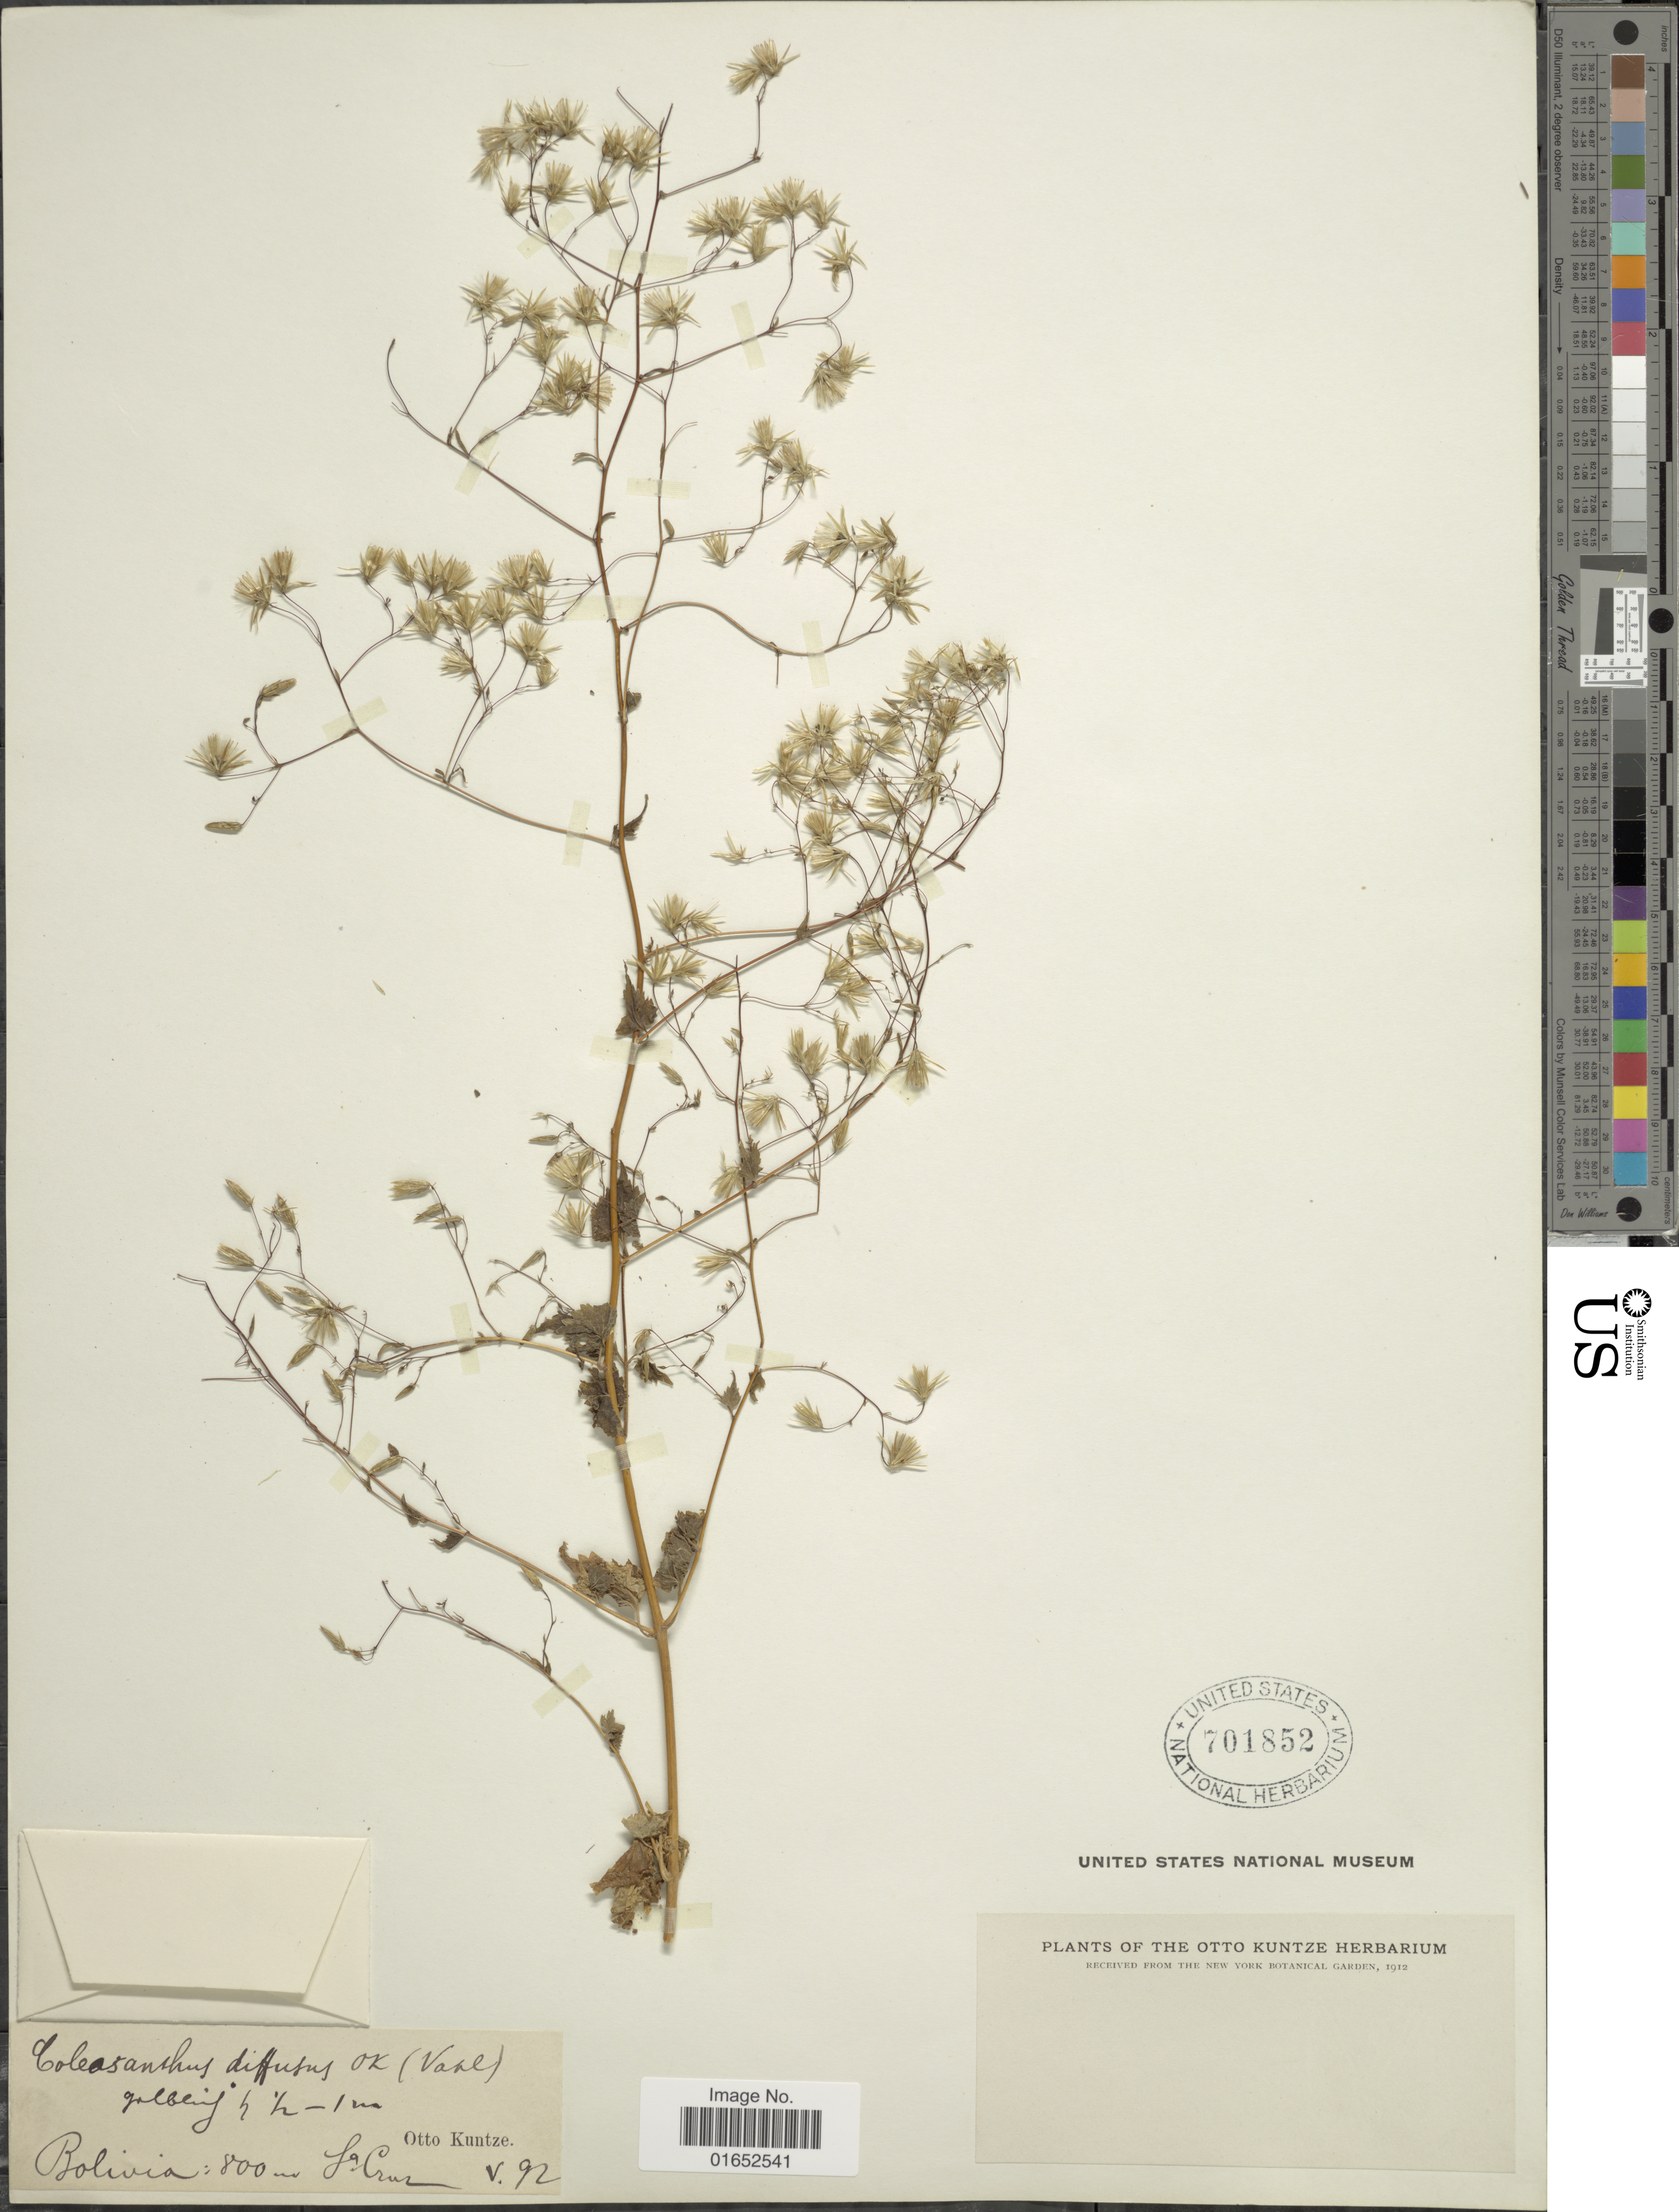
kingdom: Plantae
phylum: Tracheophyta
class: Magnoliopsida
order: Asterales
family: Asteraceae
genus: Brickellia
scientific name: Brickellia diffusa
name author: (Vahl) A. Gray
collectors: C.E.O. Kuntze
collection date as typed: Transcribed d/m/y: /5/92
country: Bolivia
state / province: Santa Cruz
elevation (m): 800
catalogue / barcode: US 701852